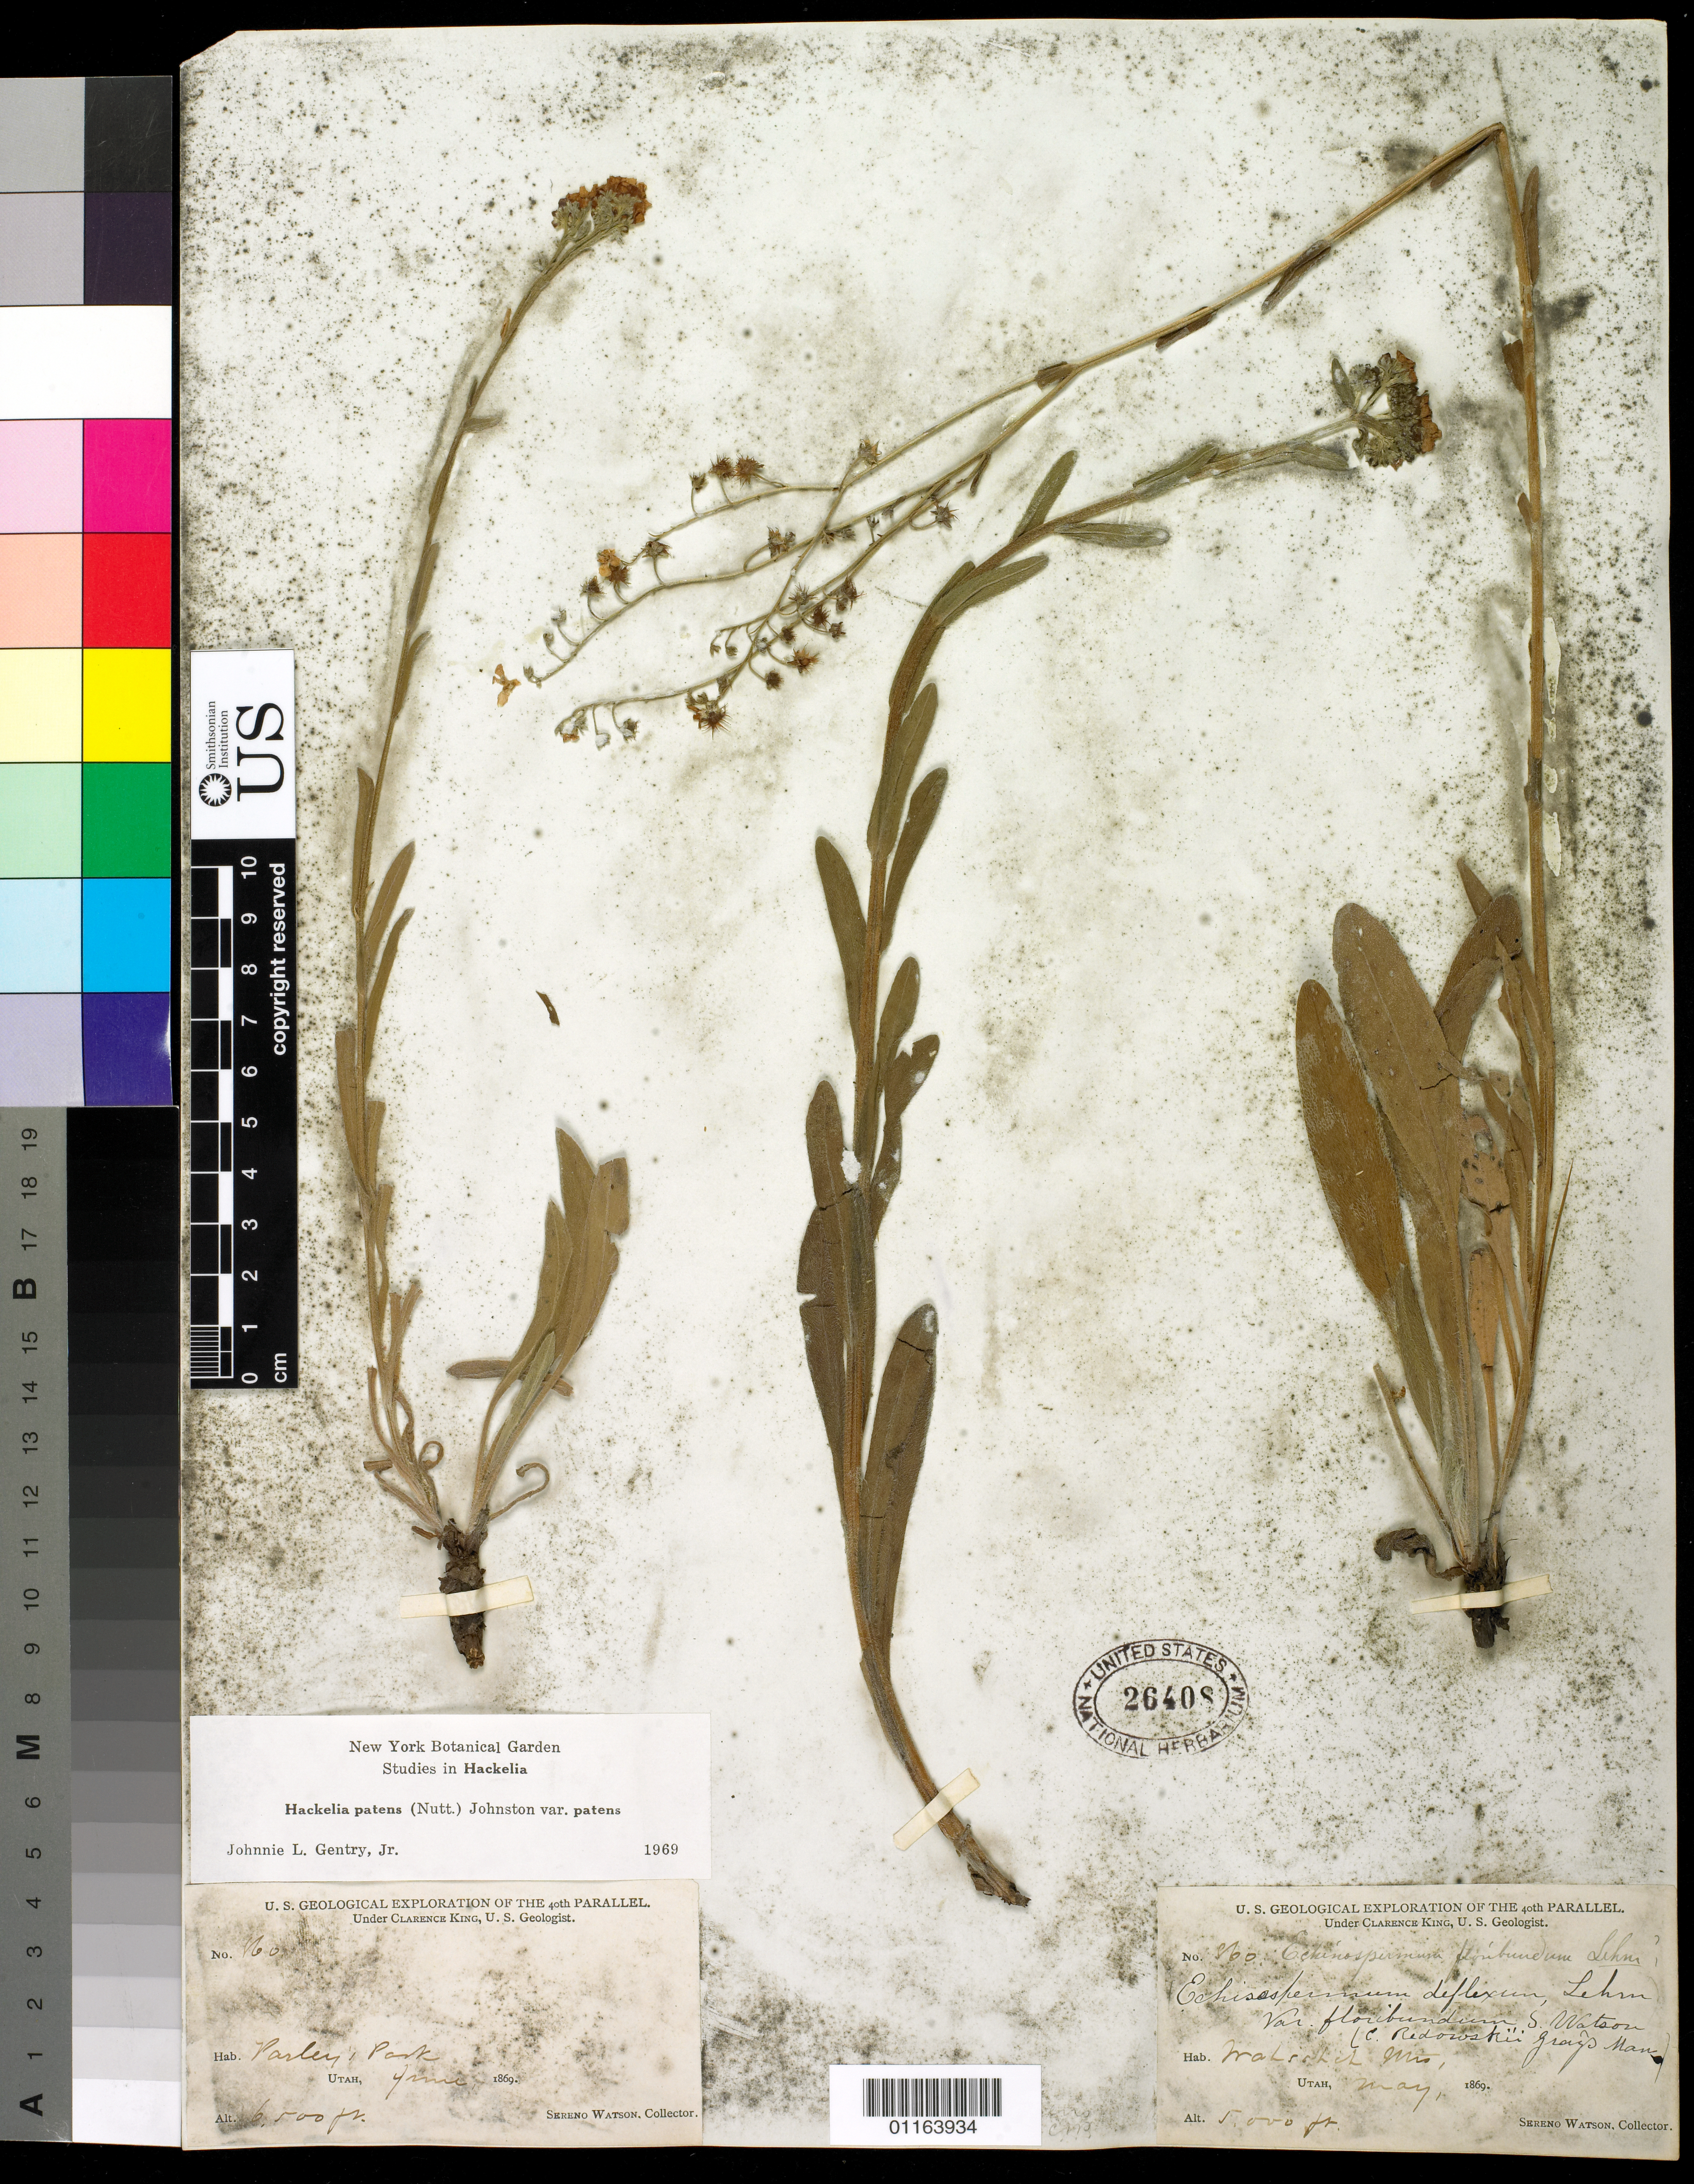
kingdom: Plantae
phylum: Tracheophyta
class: Magnoliopsida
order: Boraginales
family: Boraginaceae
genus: Hackelia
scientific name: Hackelia patens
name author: I.M. Johnst.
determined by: Gentry, J. L.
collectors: S. Watson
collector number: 860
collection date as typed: Jun 1869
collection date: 1869-06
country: United States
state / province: Utah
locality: Parley's Park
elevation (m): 1981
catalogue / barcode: US 26408